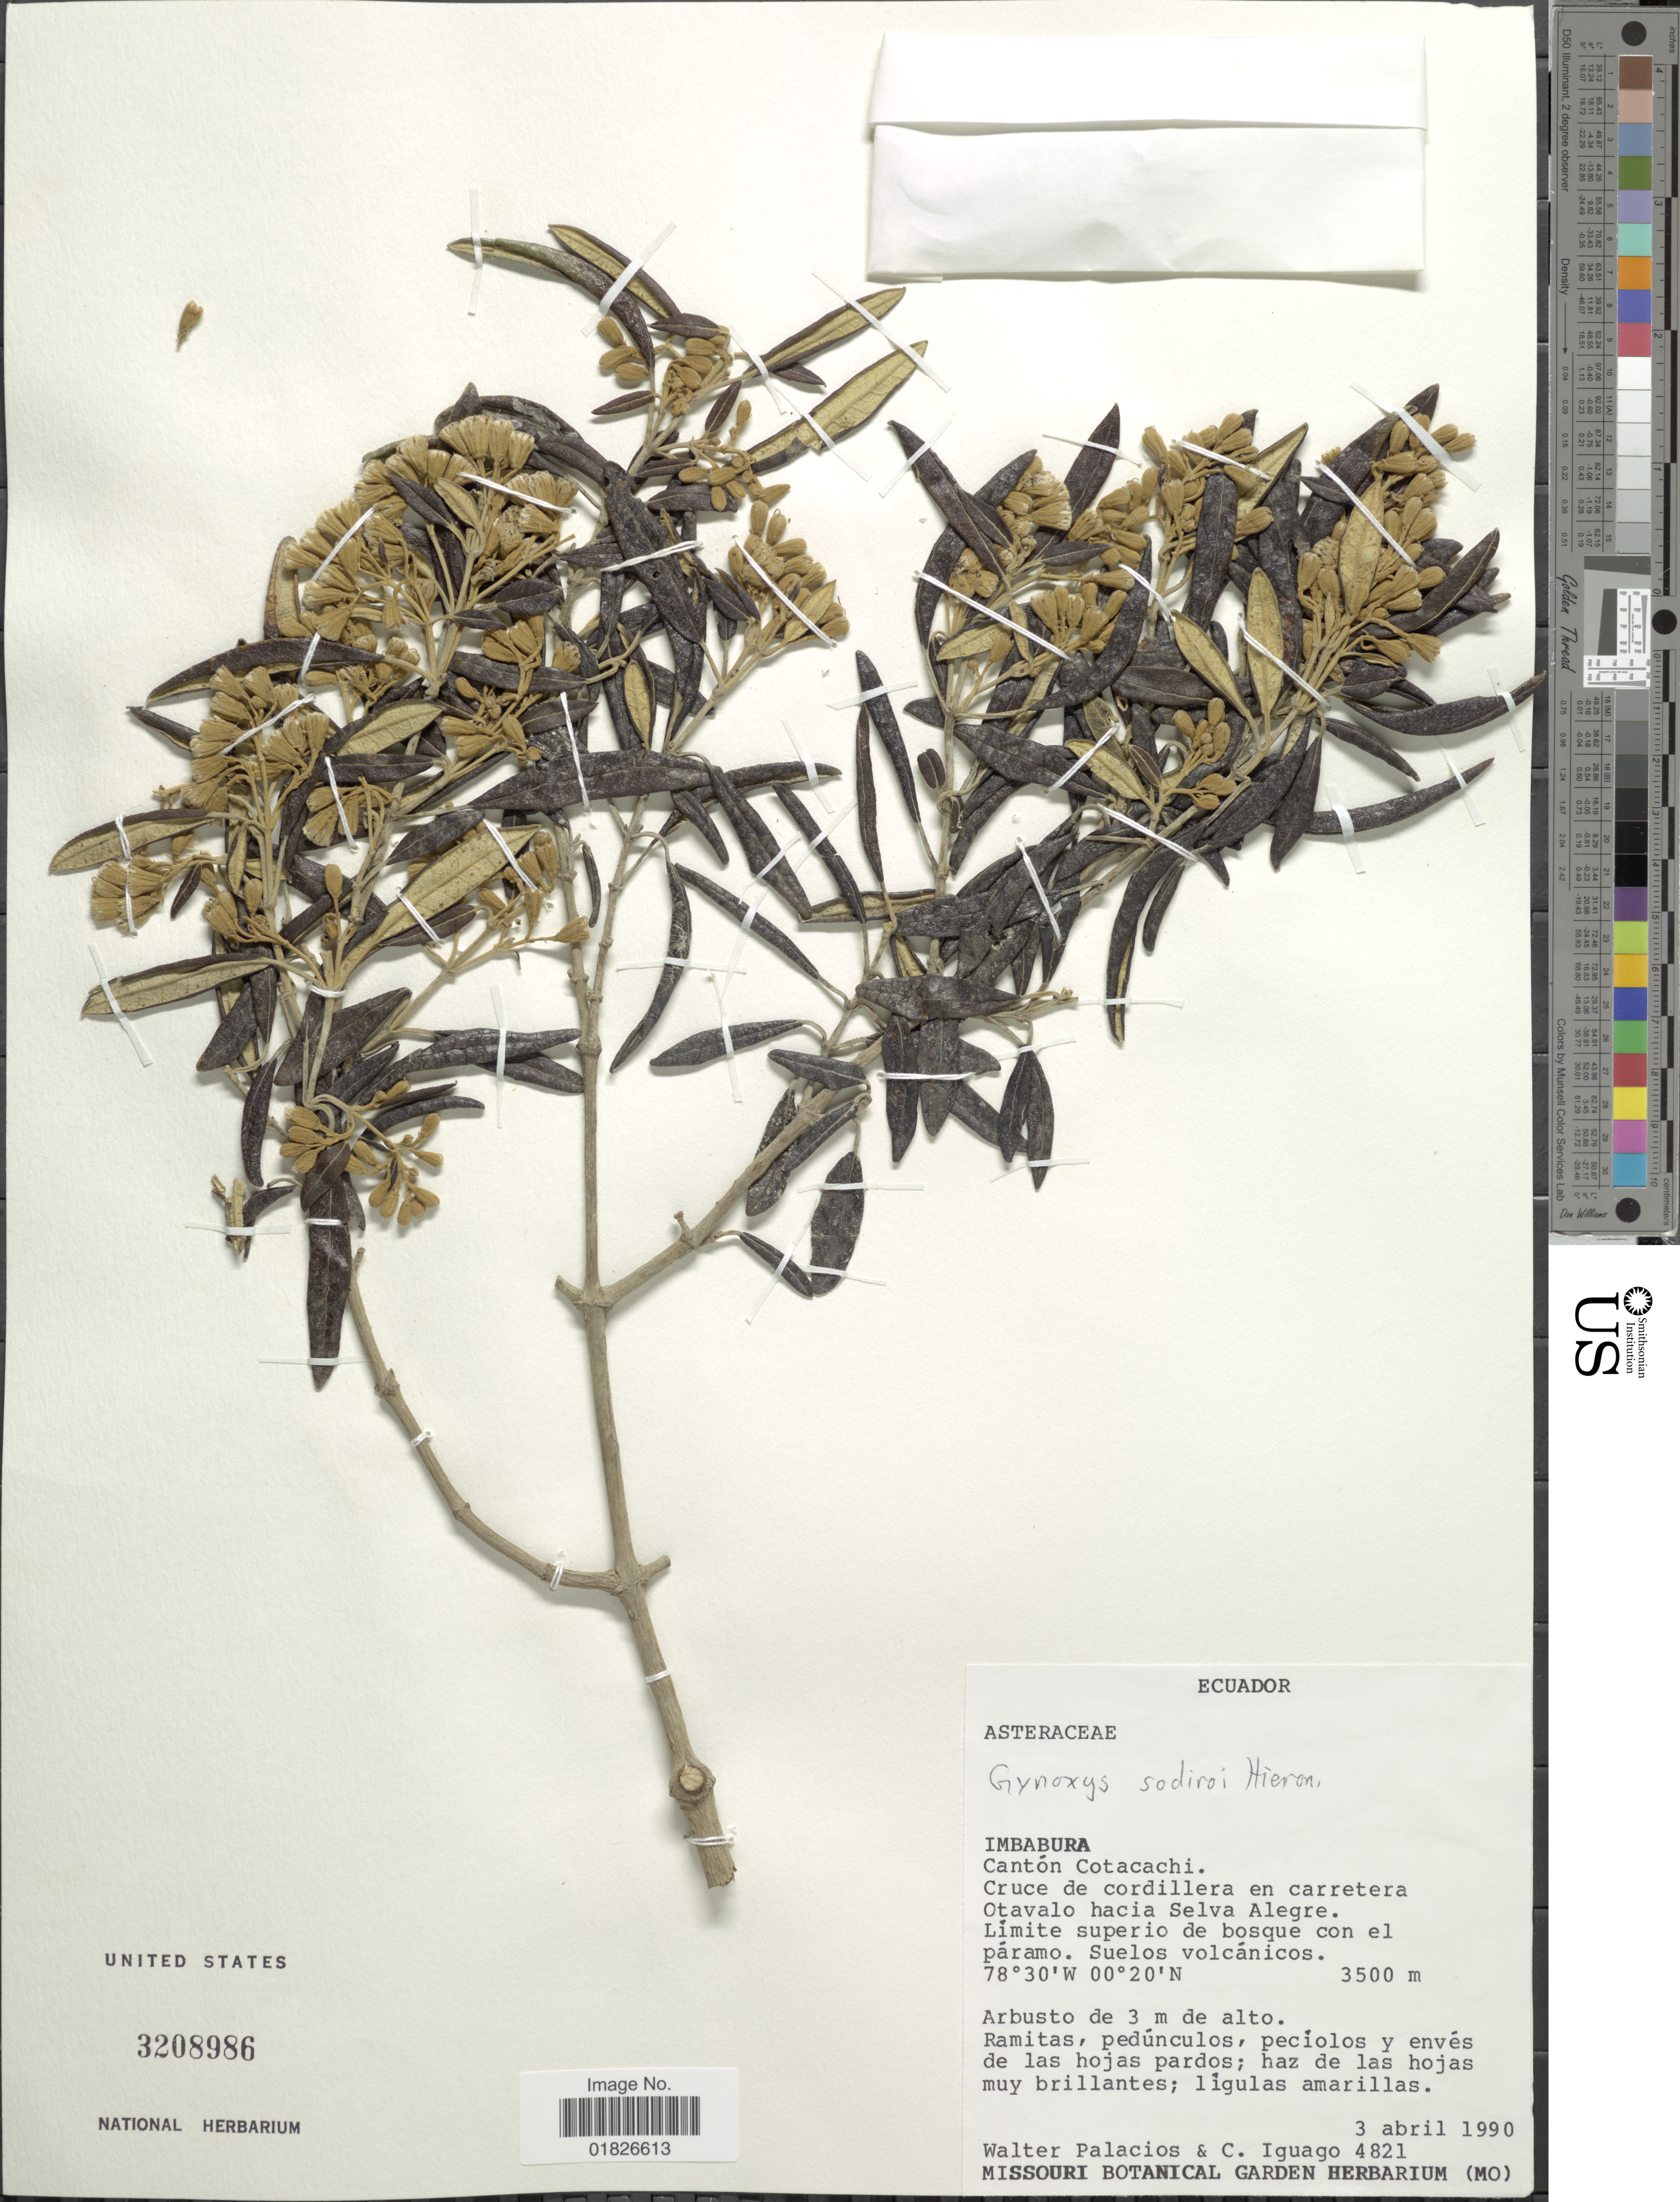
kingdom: Plantae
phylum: Tracheophyta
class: Magnoliopsida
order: Asterales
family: Asteraceae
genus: Gynoxys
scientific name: Gynoxys sodiroi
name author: Hieron.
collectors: W. Palacios & C. Iguago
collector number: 4821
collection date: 1990-04-03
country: Ecuador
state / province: Imbabura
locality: Canton Cotacachi, Cruce de cordillera en carretera Otavalo hacia Selva Alegre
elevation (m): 3500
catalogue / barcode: US 3208986